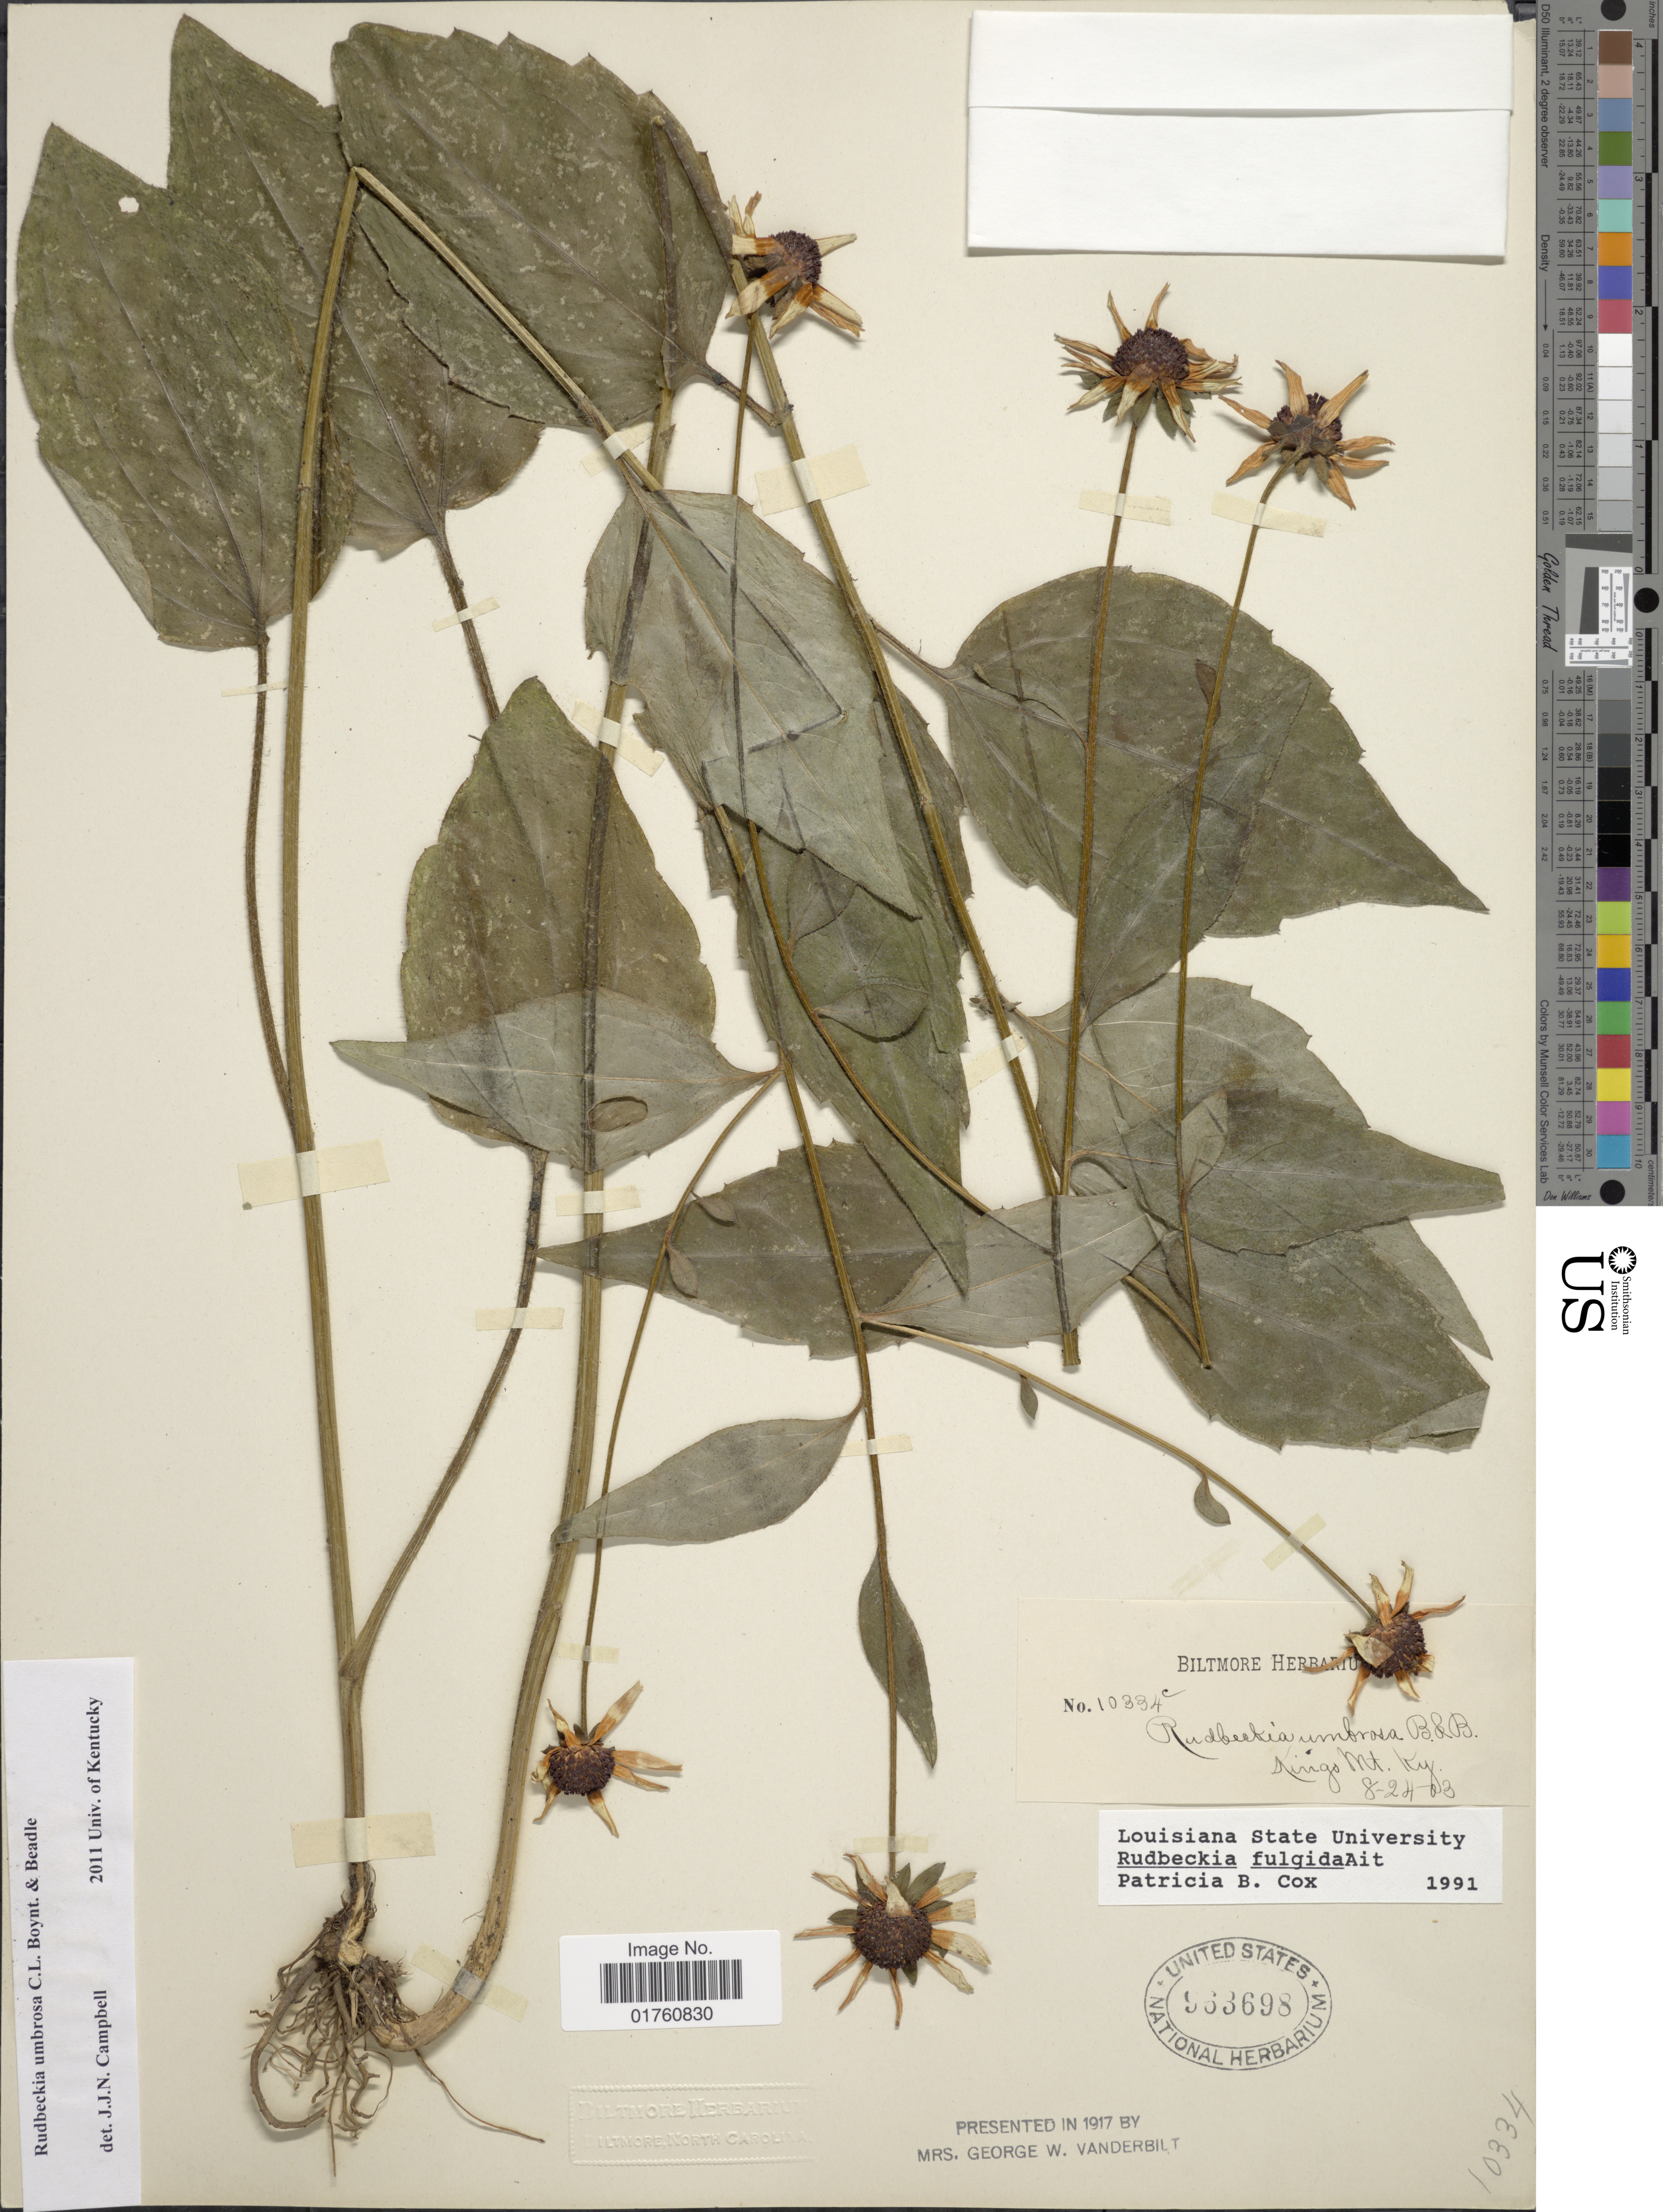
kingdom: Plantae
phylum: Tracheophyta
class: Magnoliopsida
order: Asterales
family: Asteraceae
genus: Rudbeckia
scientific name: Rudbeckia fulgida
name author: Aiton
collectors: ex herb. Biltmore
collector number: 10334c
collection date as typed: Transcribed d/m/y: 24/8/63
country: United States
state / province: Kentucky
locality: Kings Mt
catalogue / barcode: US 963698